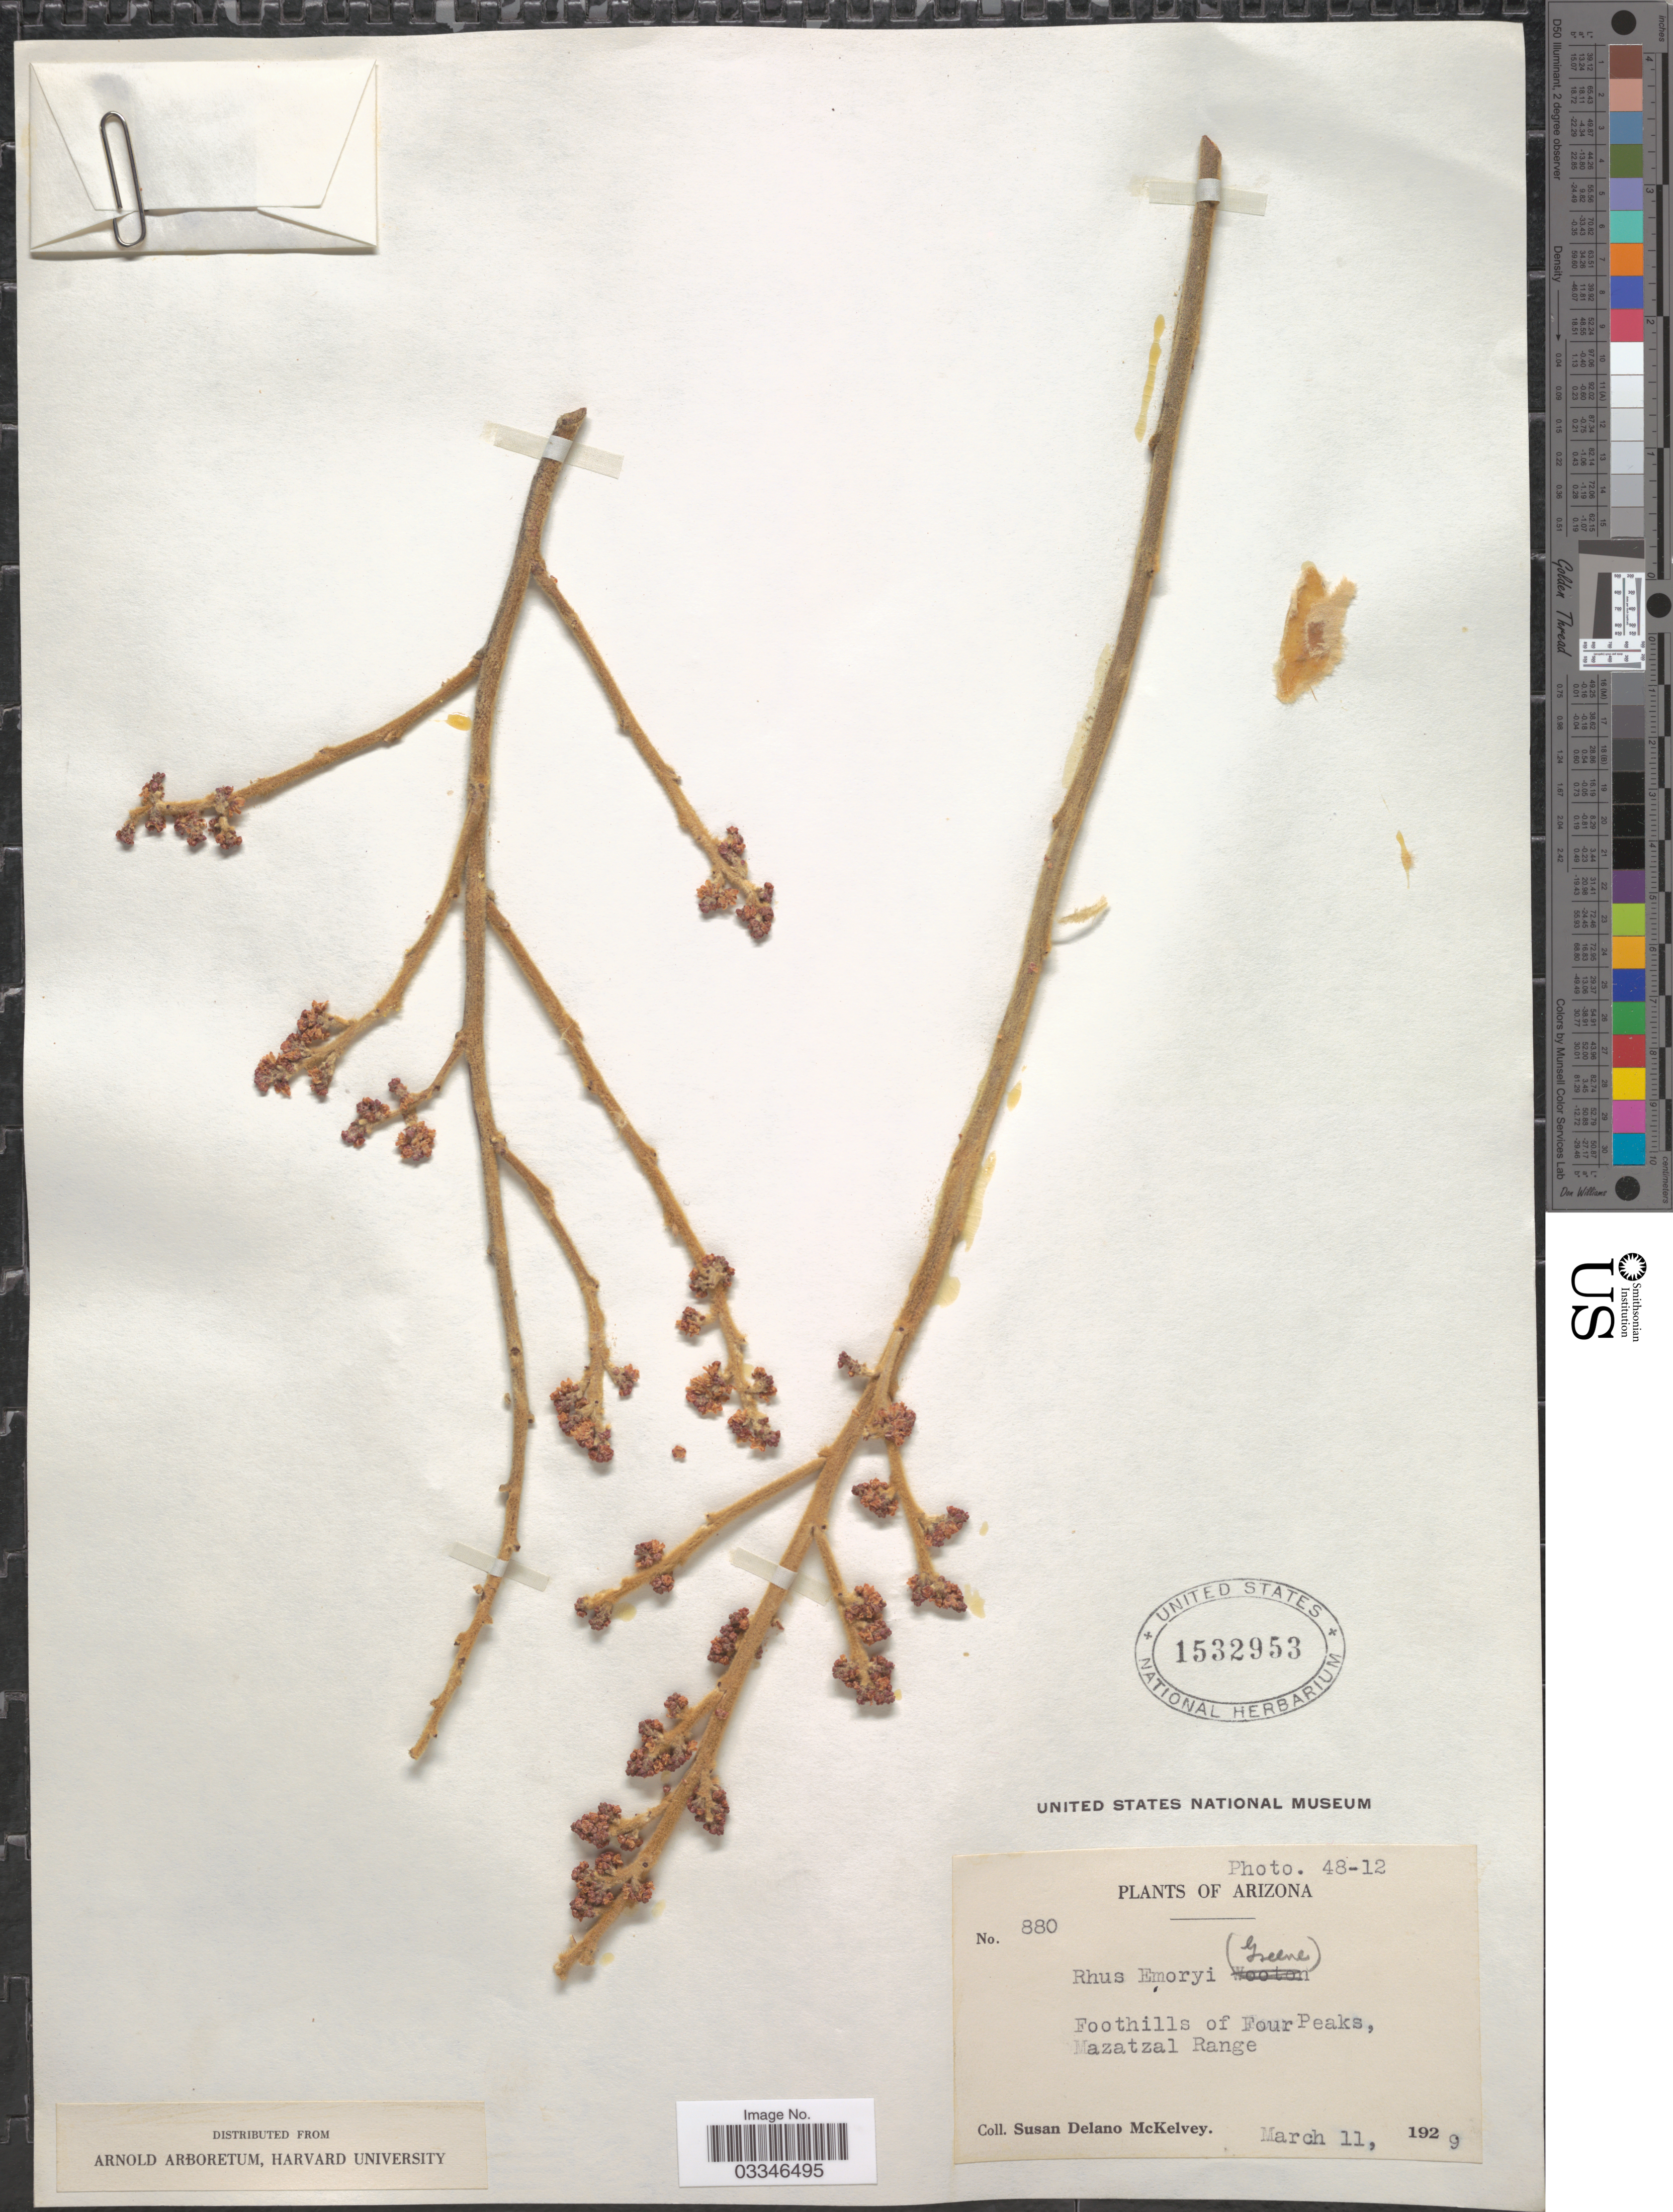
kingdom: Plantae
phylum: Tracheophyta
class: Magnoliopsida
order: Sapindales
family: Anacardiaceae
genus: Rhus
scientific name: Rhus trilobata var. pilosissima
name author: Engl.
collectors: S. A. McKelvey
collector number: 880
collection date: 1929-03-11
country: United States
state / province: Arizona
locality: Foothills of Four Peaks, Mazatzal Range.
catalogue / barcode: US 1532953